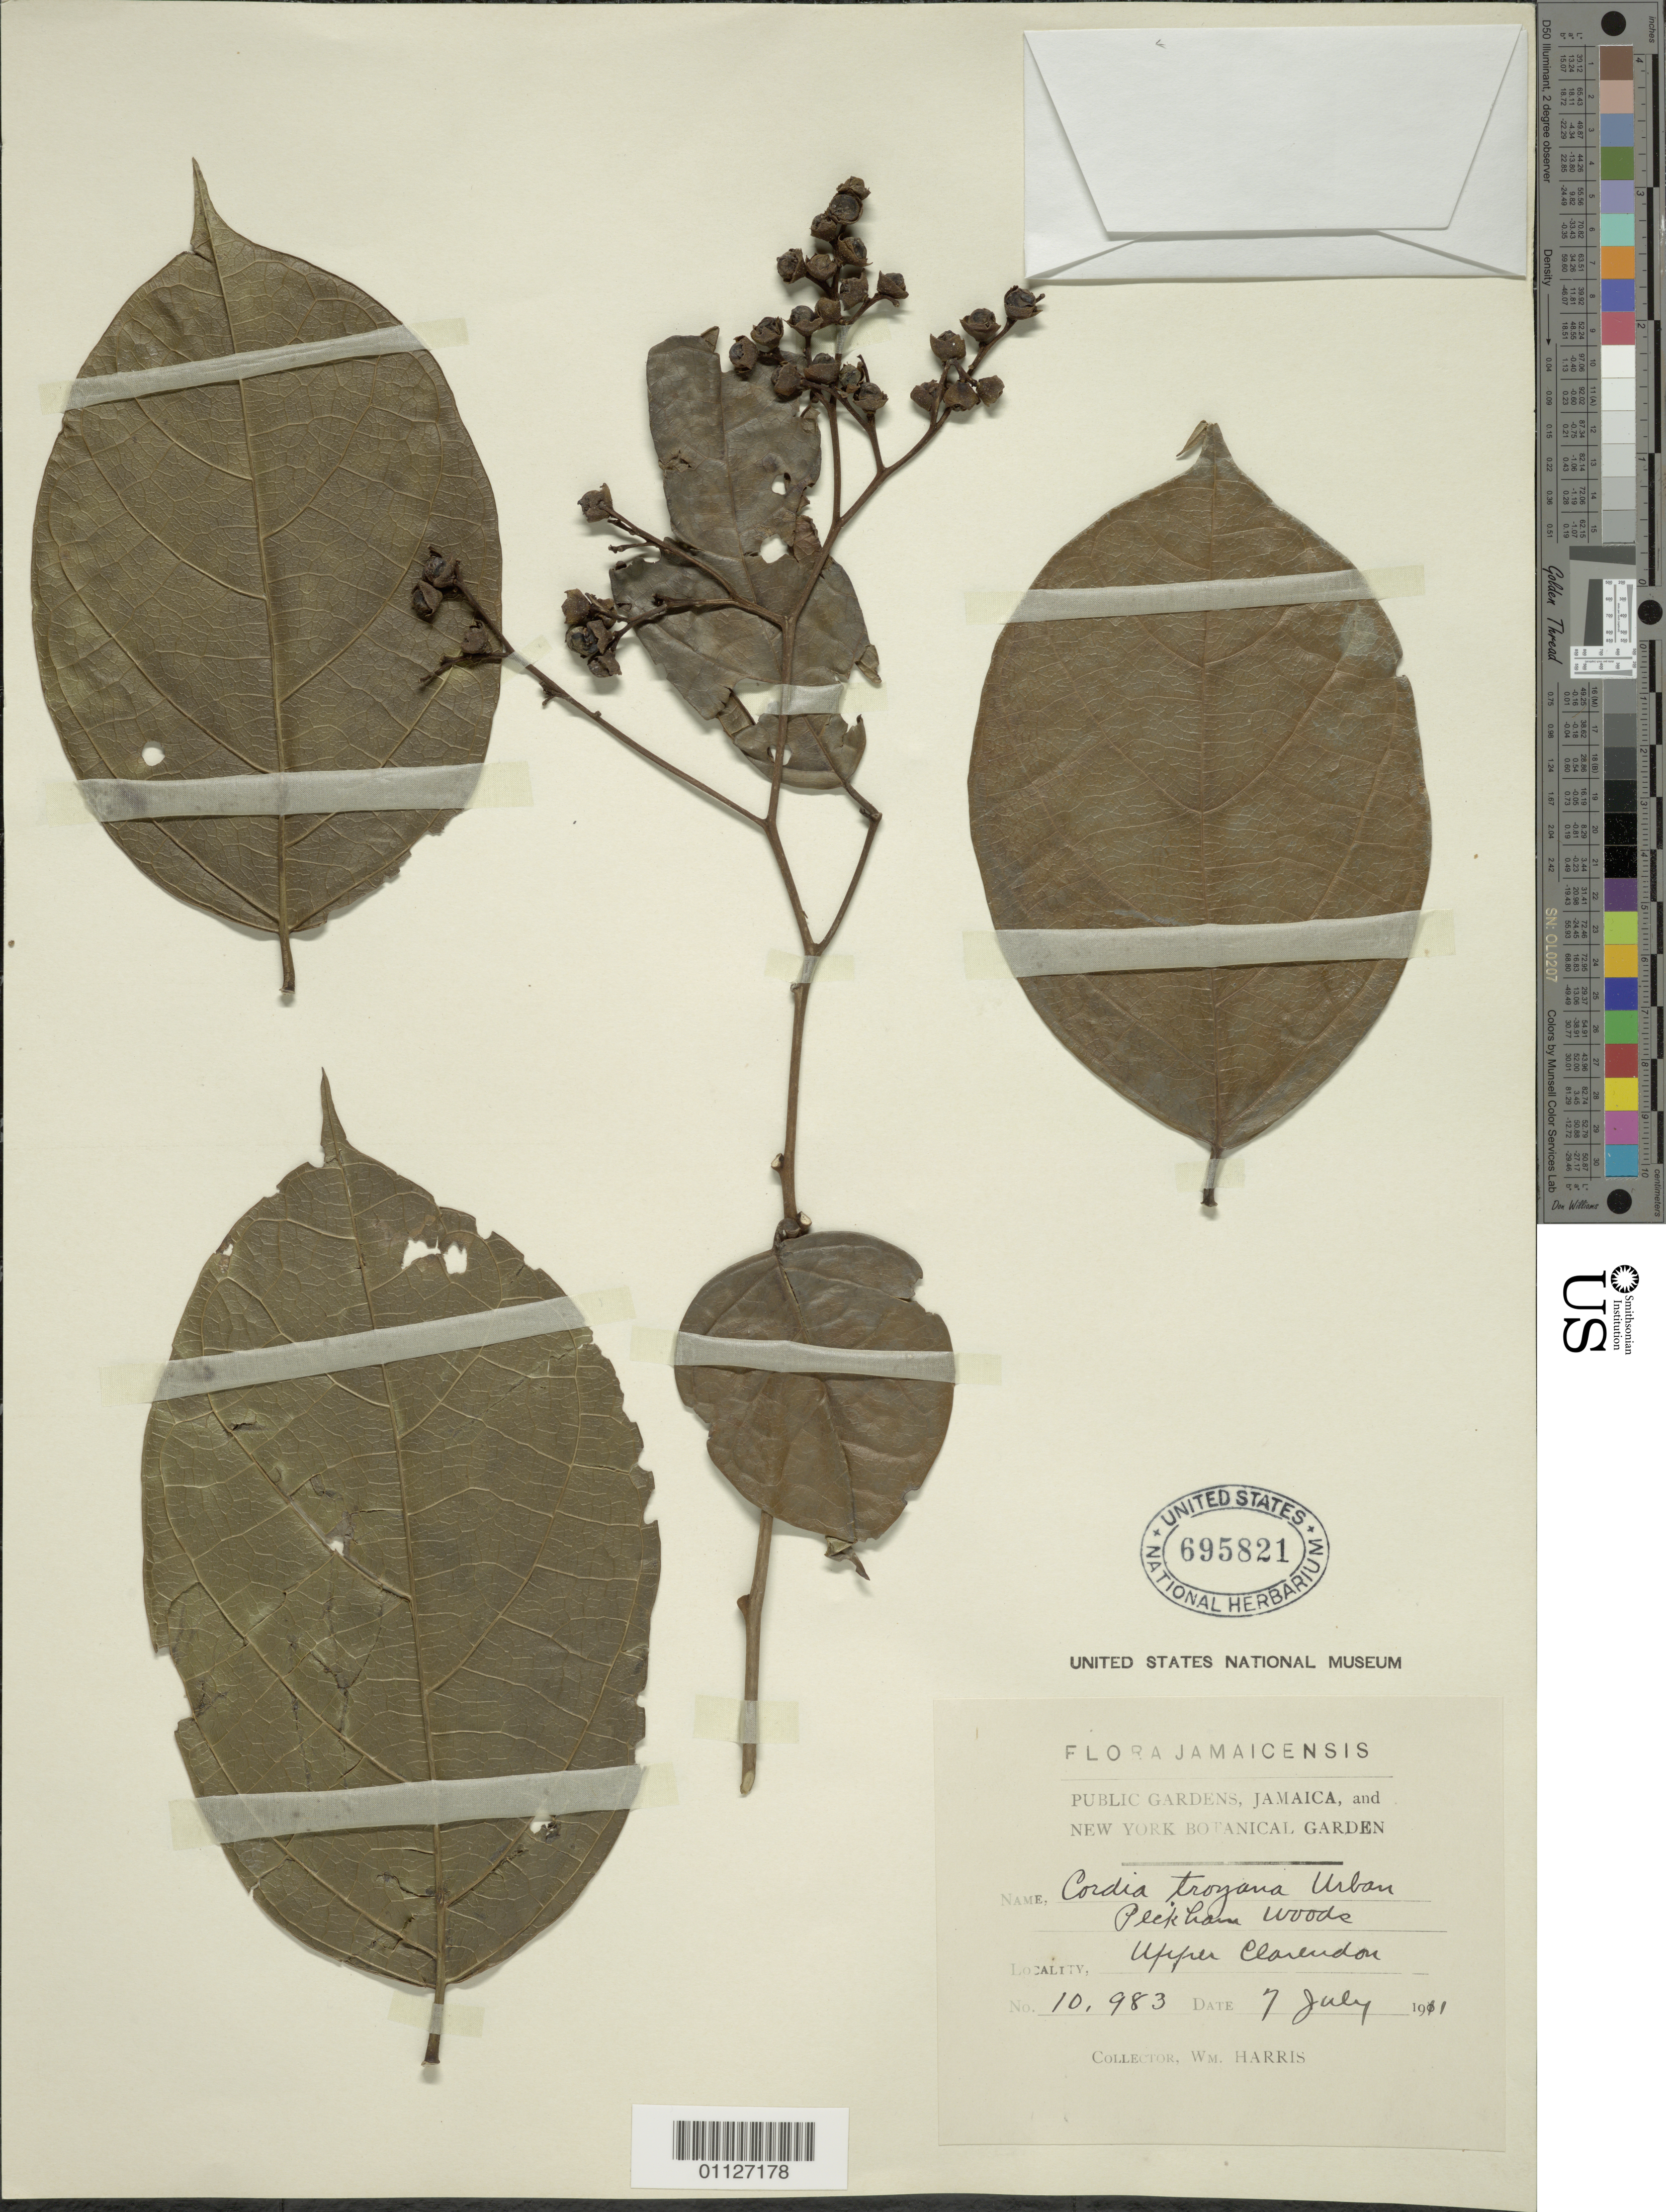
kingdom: Plantae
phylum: Tracheophyta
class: Magnoliopsida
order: Boraginales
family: Cordiaceae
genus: Cordia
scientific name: Cordia troyana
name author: Urb.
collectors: W. Harris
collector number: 10983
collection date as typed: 07 Jul 1901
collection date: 1901-07-07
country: Jamaica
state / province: Clarendon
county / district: Peckham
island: Jamaica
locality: Peckham woods, Upper Clarendon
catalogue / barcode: US 695821